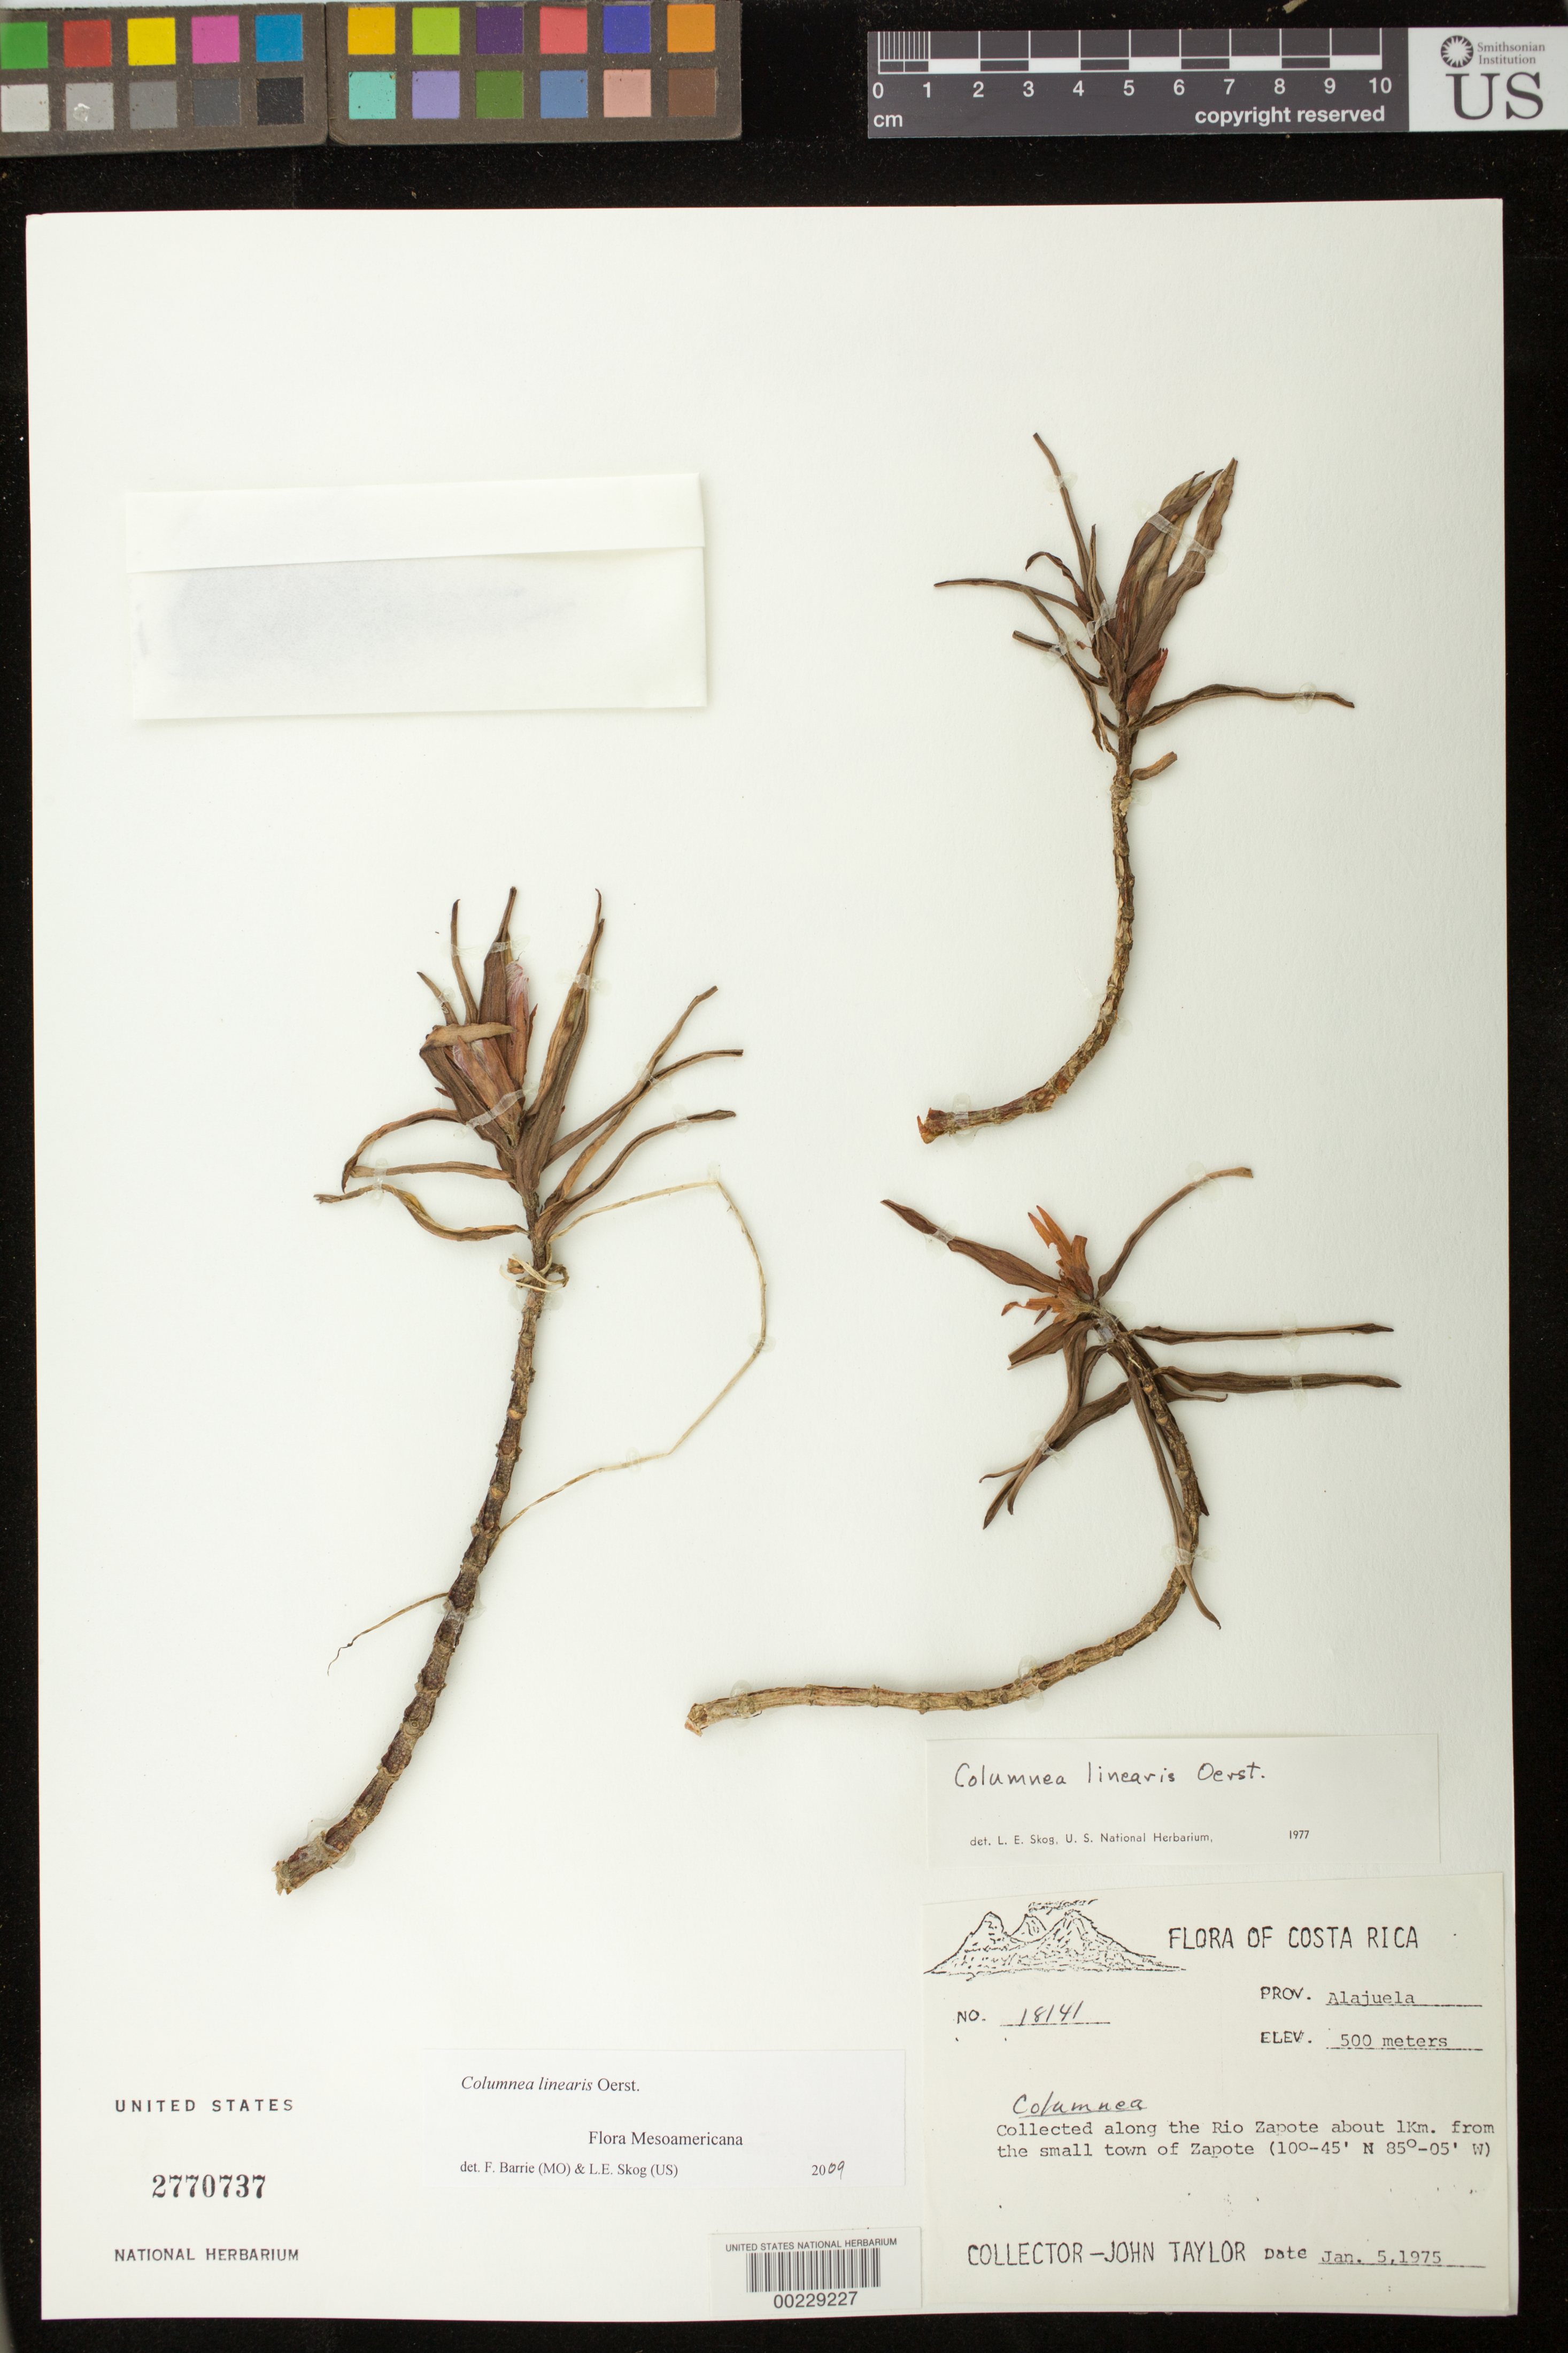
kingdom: Plantae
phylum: Tracheophyta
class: Magnoliopsida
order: Lamiales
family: Gesneriaceae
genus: Columnea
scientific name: Columnea linearis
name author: Oerst.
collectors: J. Taylor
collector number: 18141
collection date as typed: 05 Jan 1975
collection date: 1975-01-05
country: Costa Rica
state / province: Alajuela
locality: Along the Rio Zapote about 1 km from the small town of Zapote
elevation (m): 500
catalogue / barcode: US 2770737